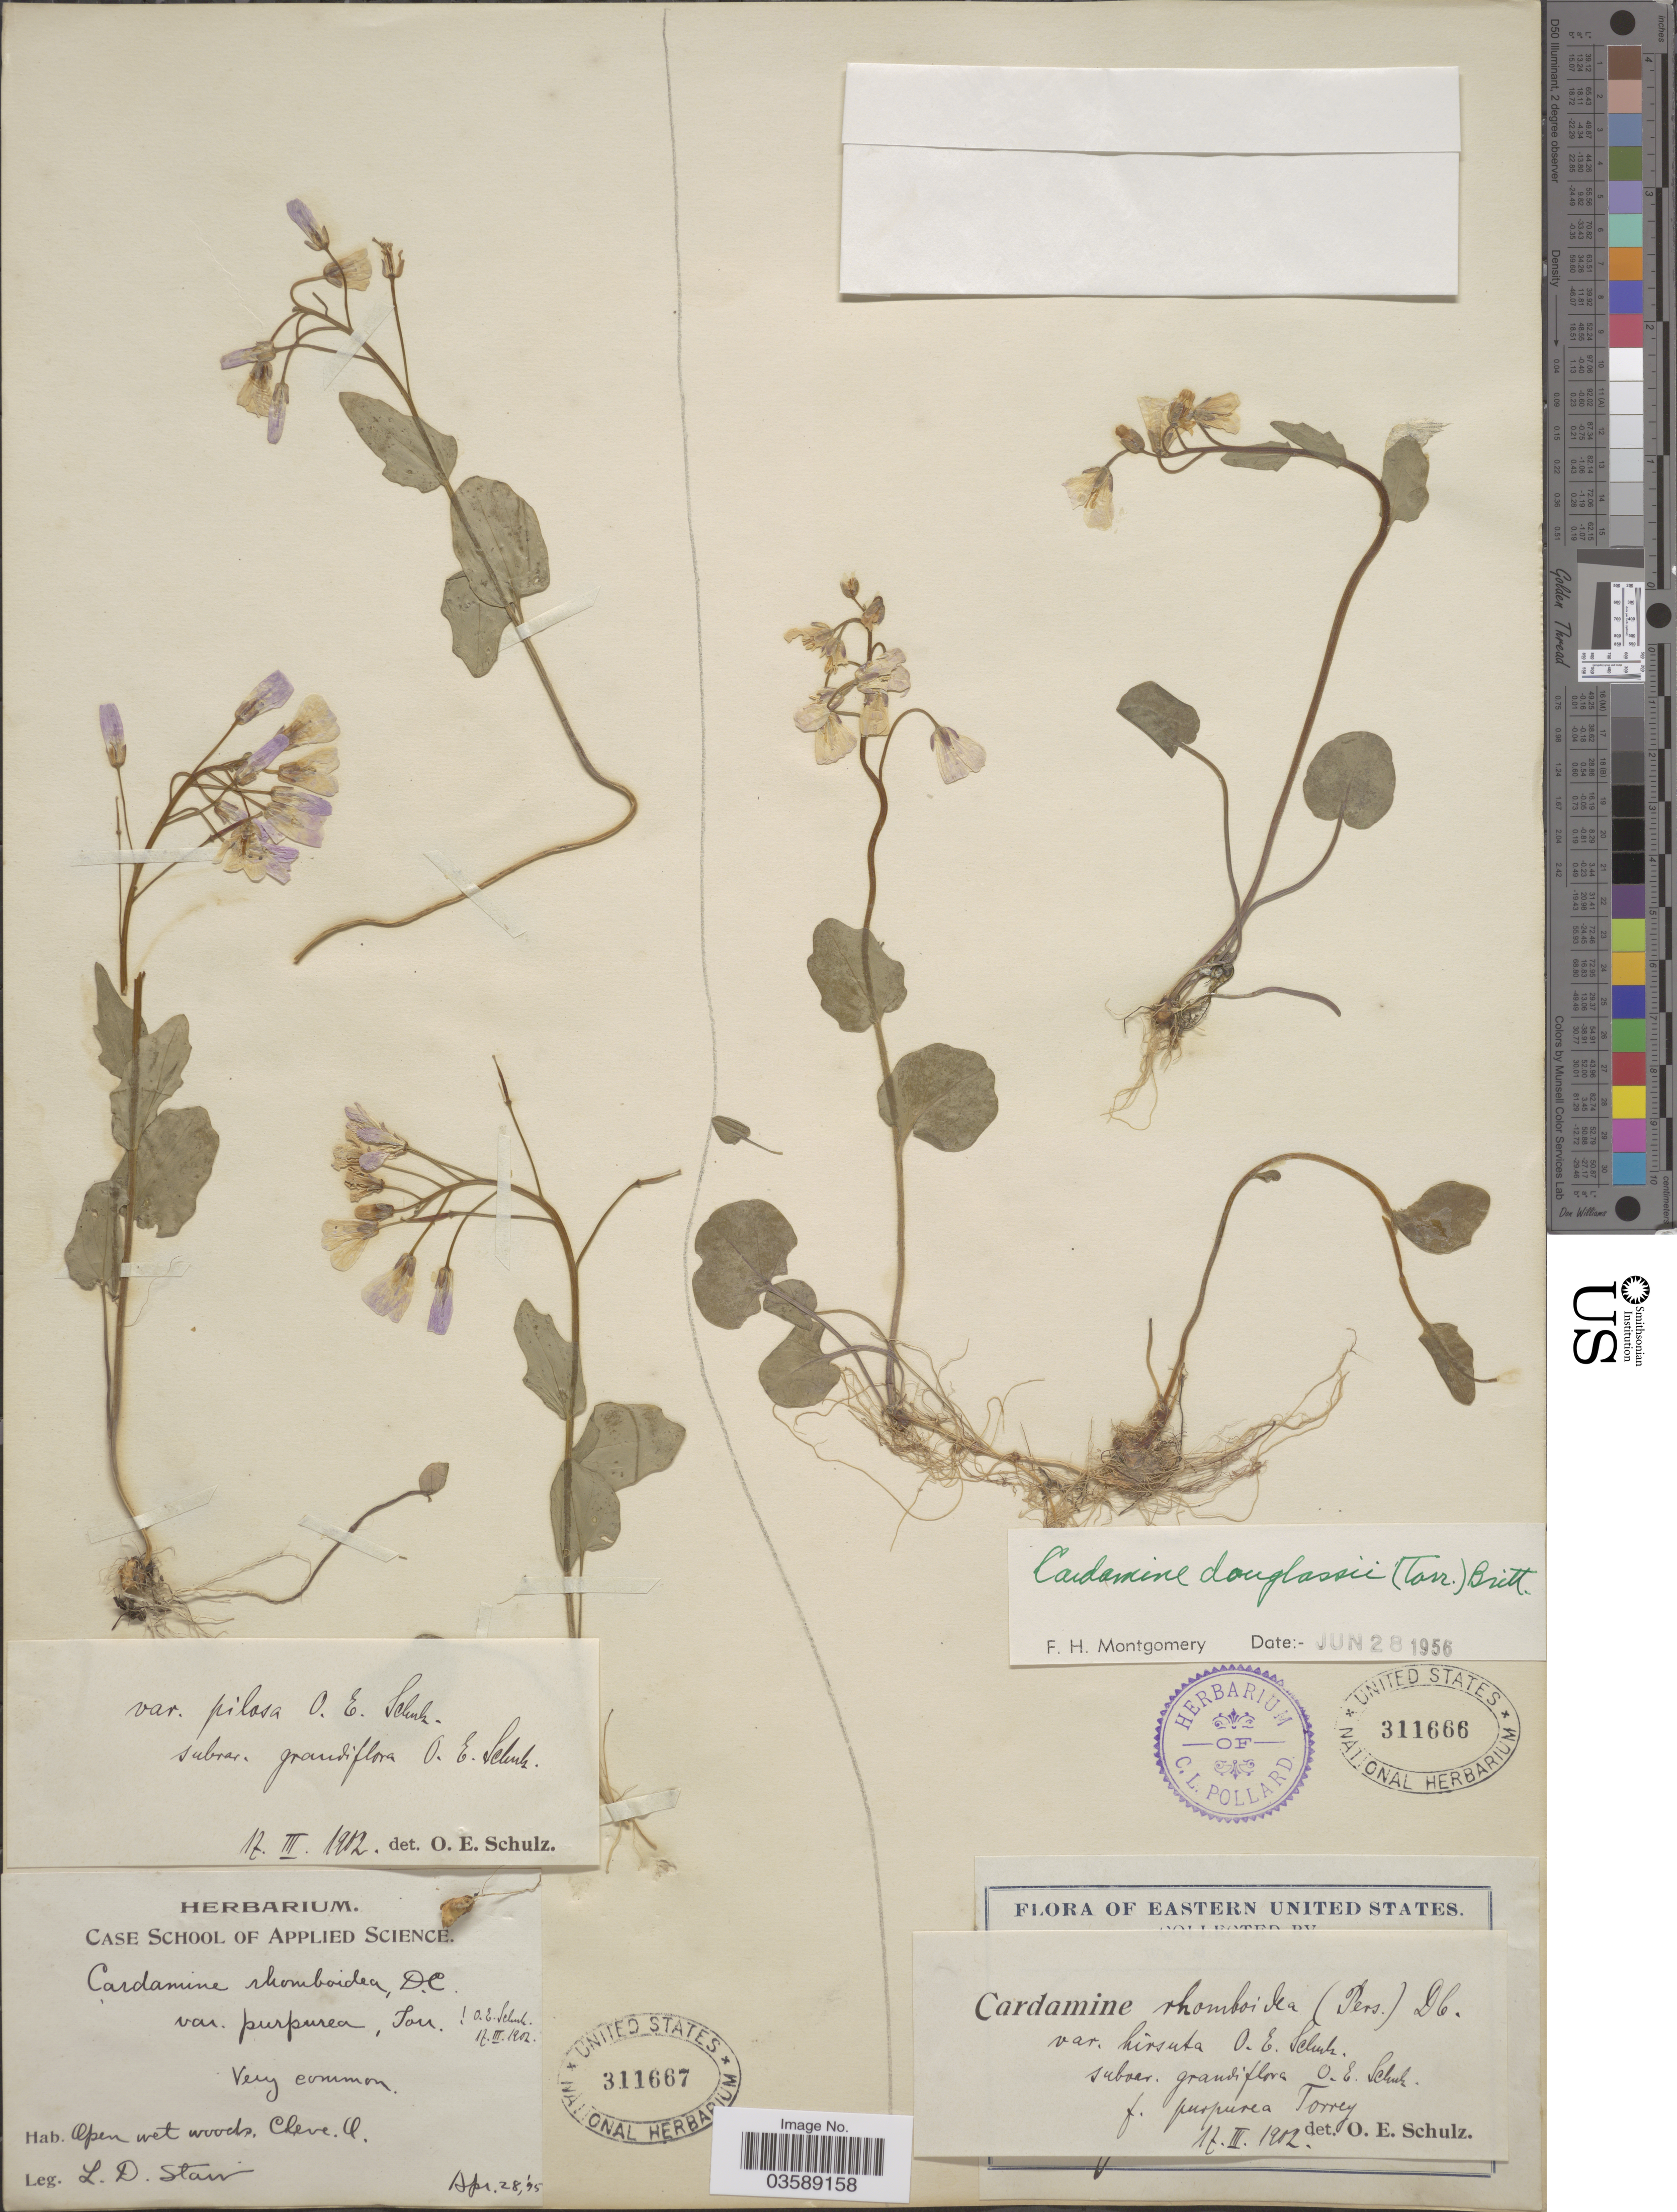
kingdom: Plantae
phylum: Tracheophyta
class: Magnoliopsida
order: Brassicales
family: Brassicaceae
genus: Cardamine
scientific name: Cardamine douglassii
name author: Britton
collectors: L. Stair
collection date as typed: Transcribed d/m/y: 28/4/95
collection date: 1895-04-28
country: United States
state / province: Ohio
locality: Open wet woods, Cleve.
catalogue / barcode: US 311667